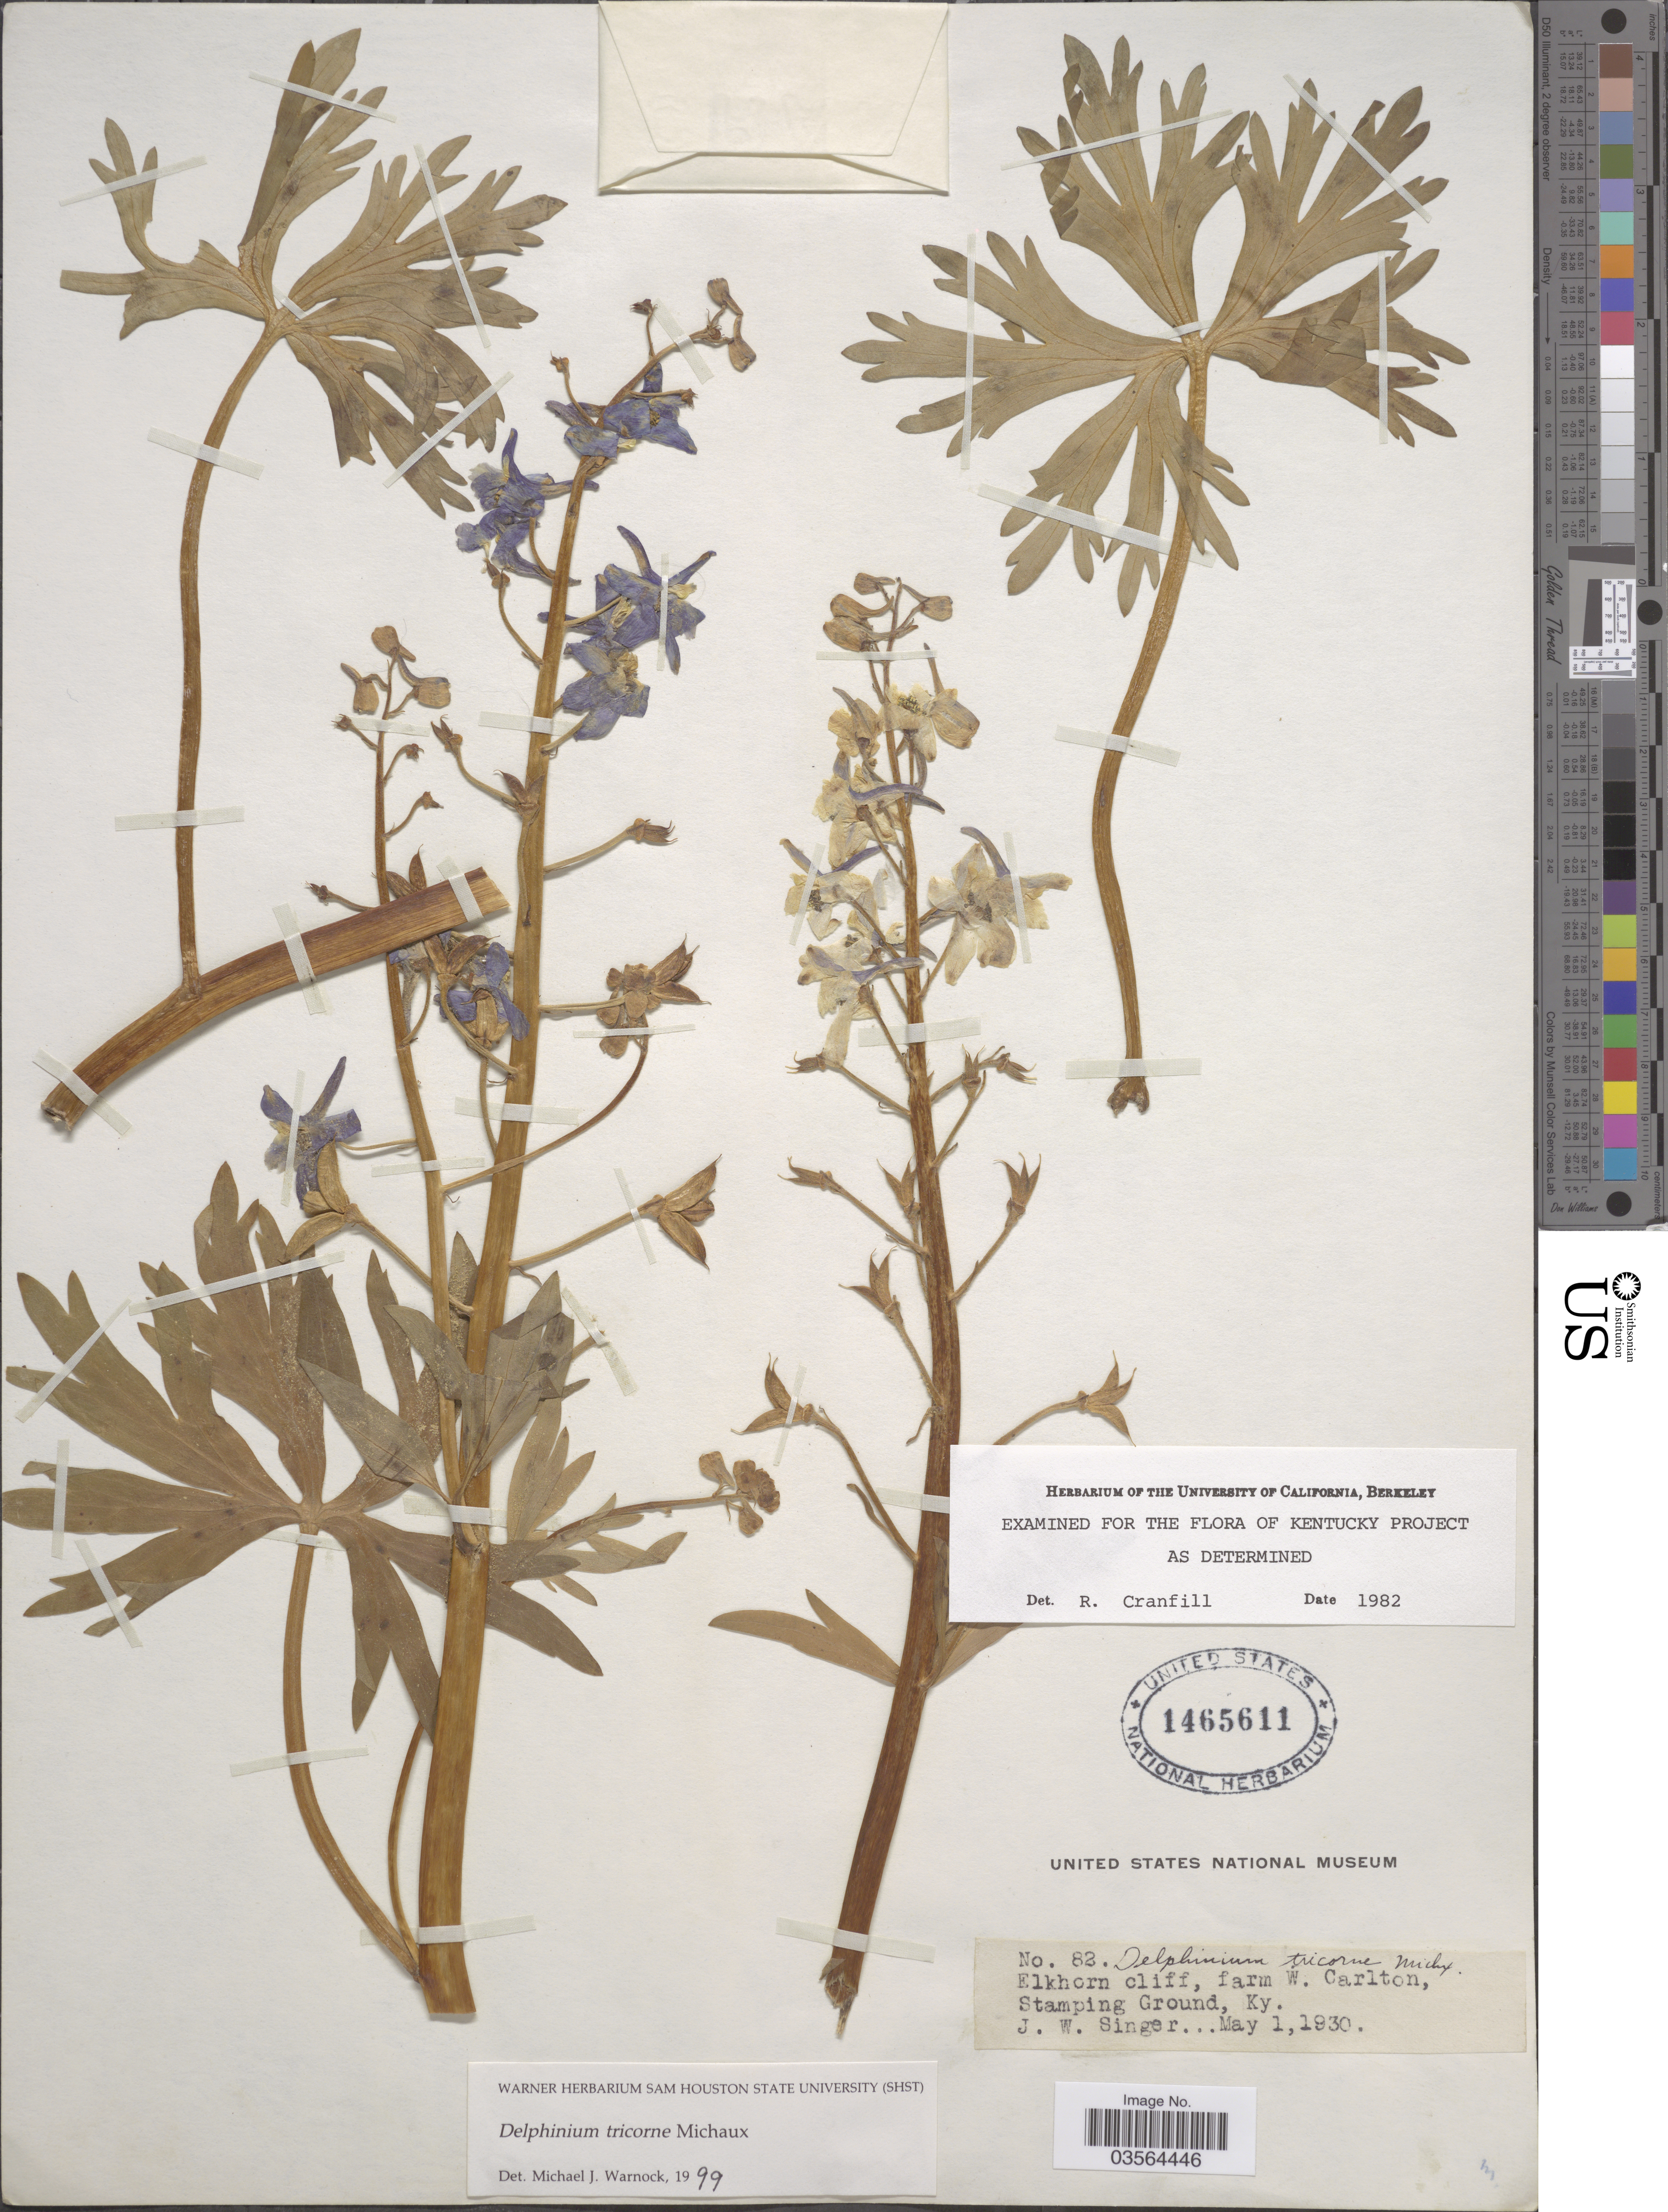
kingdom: Plantae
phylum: Tracheophyta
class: Magnoliopsida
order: Ranunculales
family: Ranunculaceae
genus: Delphinium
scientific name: Delphinium tricorne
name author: Michx.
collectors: J. EW. Singer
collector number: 82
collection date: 1930-05-01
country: United States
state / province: Kentucky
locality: Elkhorn cliff, farm W. Carlton, Stamping Ground.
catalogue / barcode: US 1465611